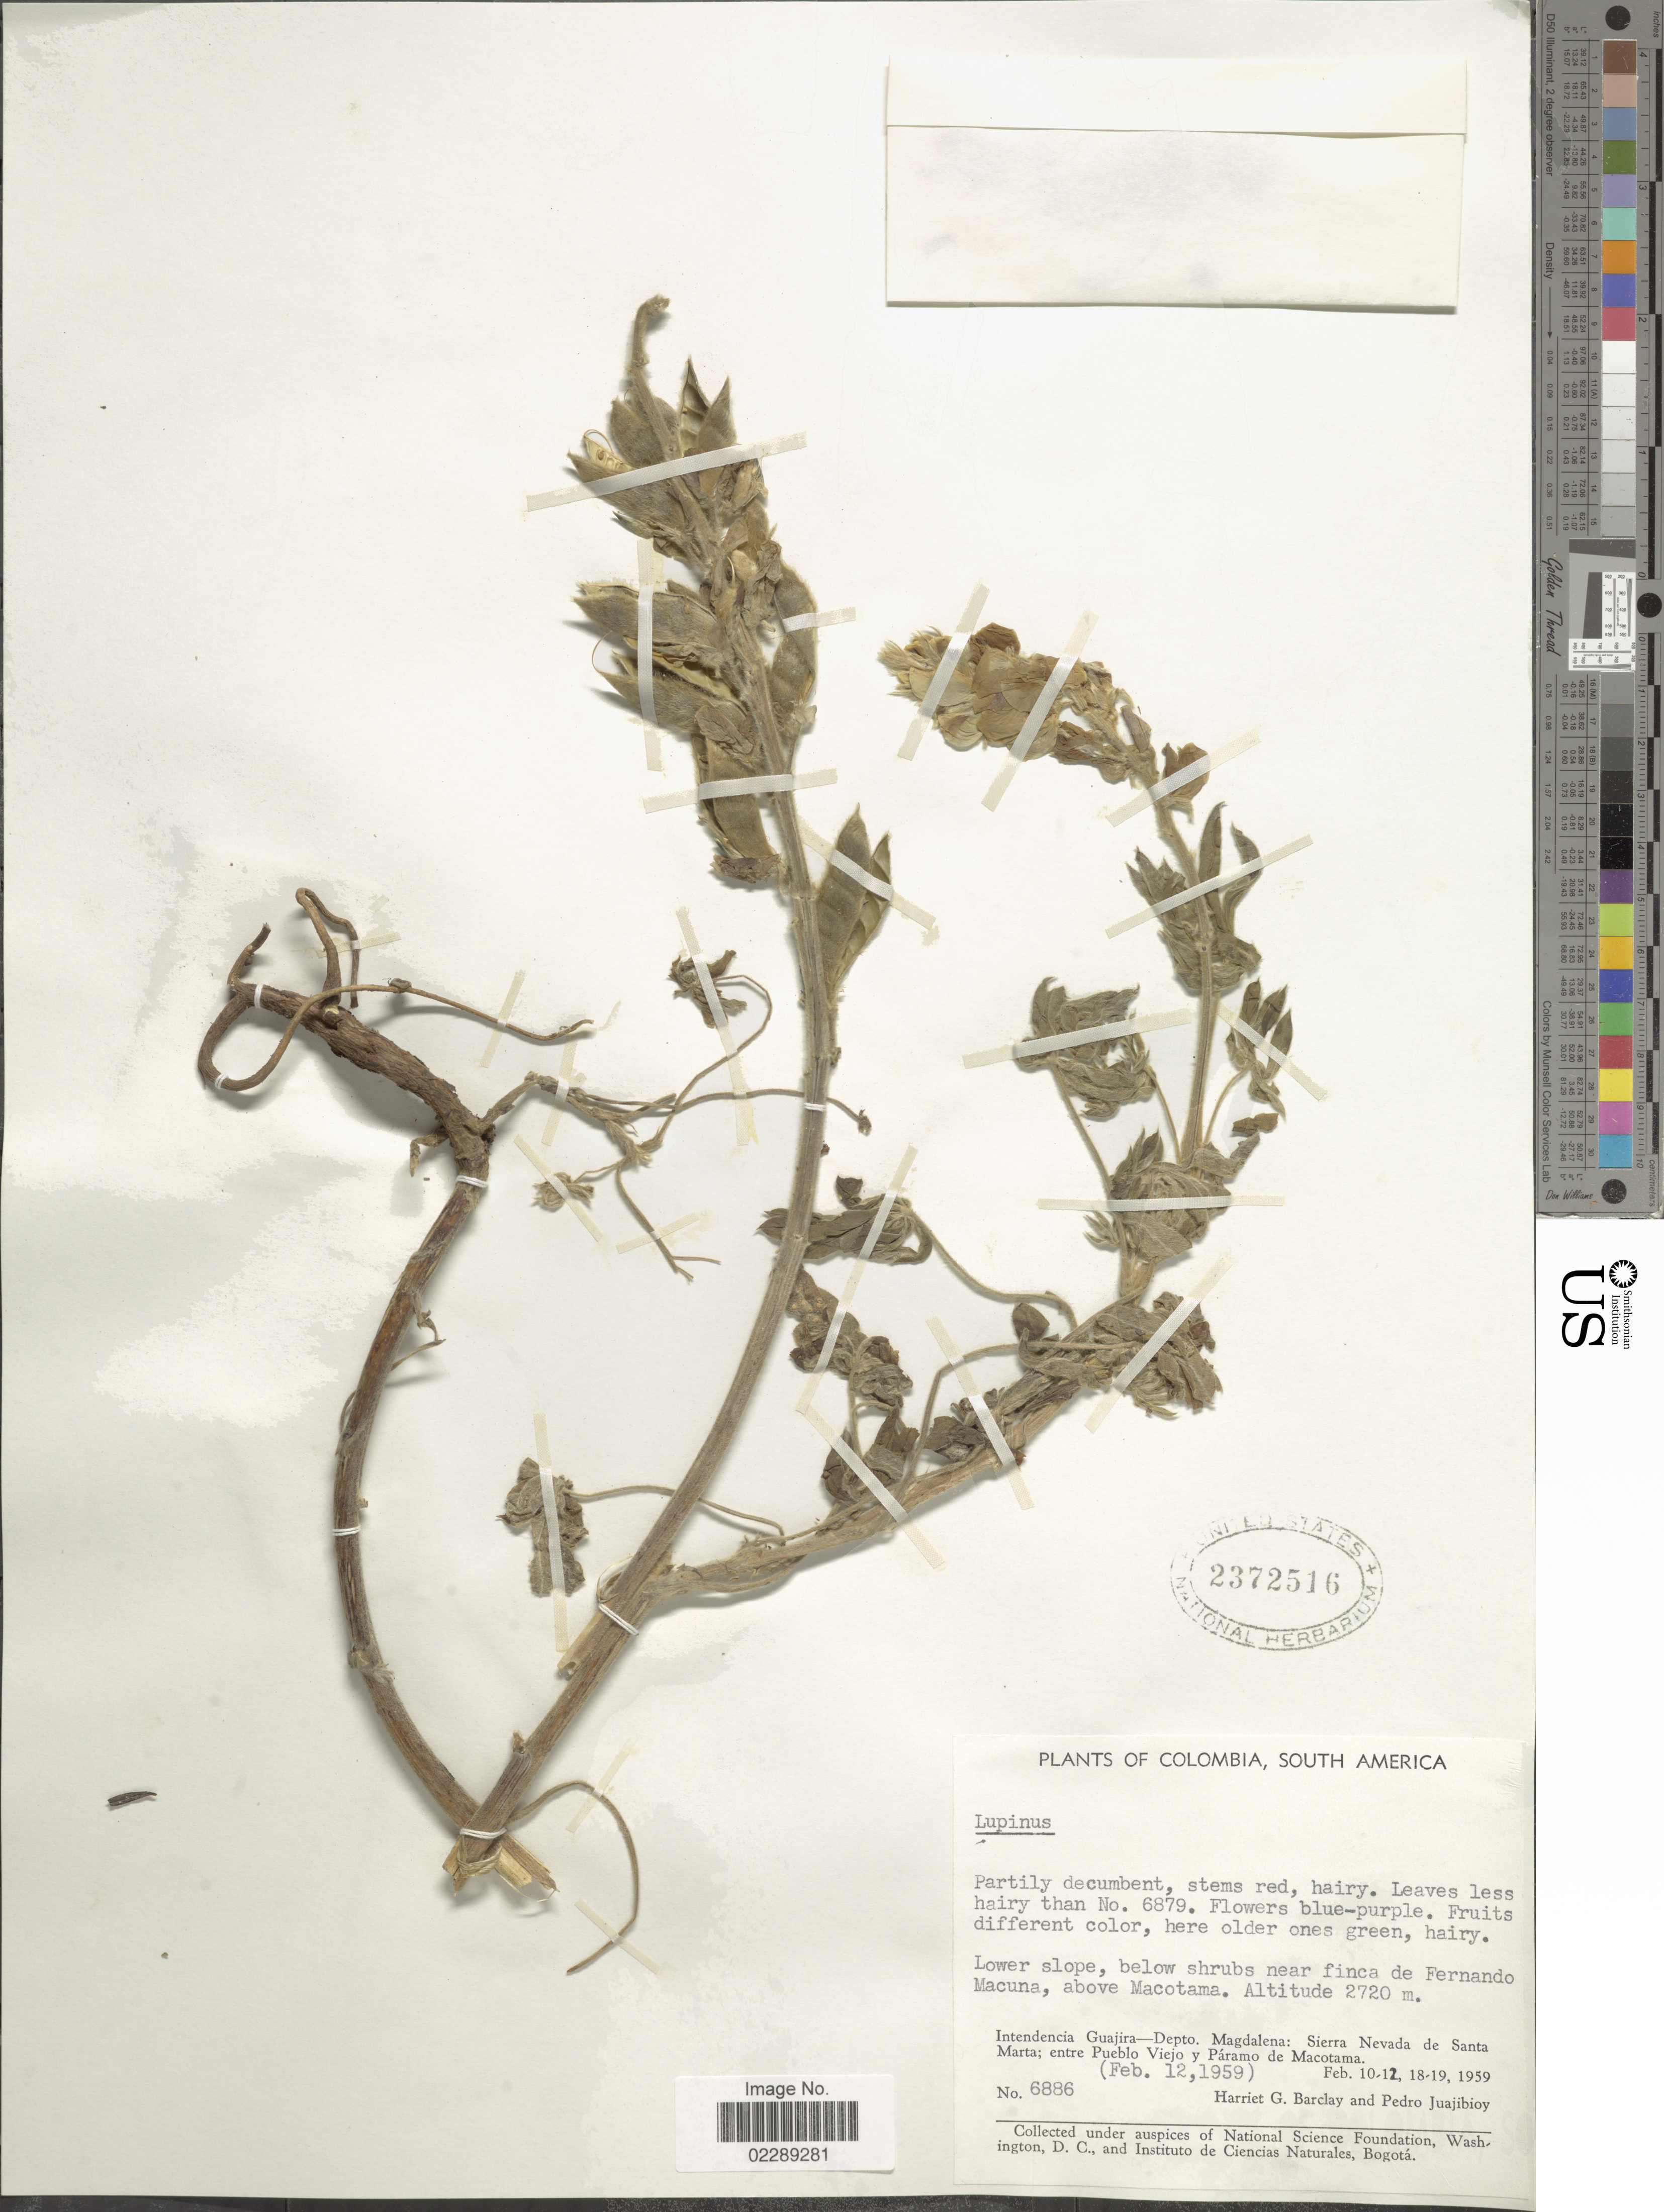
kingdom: Plantae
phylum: Tracheophyta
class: Magnoliopsida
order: Fabales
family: Fabaceae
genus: Lupinus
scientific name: Lupinus sp.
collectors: H. G. Barclay & P. Juajibioy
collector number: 6886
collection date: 1959-02-12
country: Colombia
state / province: Magdalena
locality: Lower slope, below shrubs near finca de Fernando Macuna, above Macotama. Intendencia Guajira-Depto. Magdalena: Sierra Nevada de Santa Marta; entre Pueblo Viejo y Páramo de Macotama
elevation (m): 2720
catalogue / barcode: US 2372516